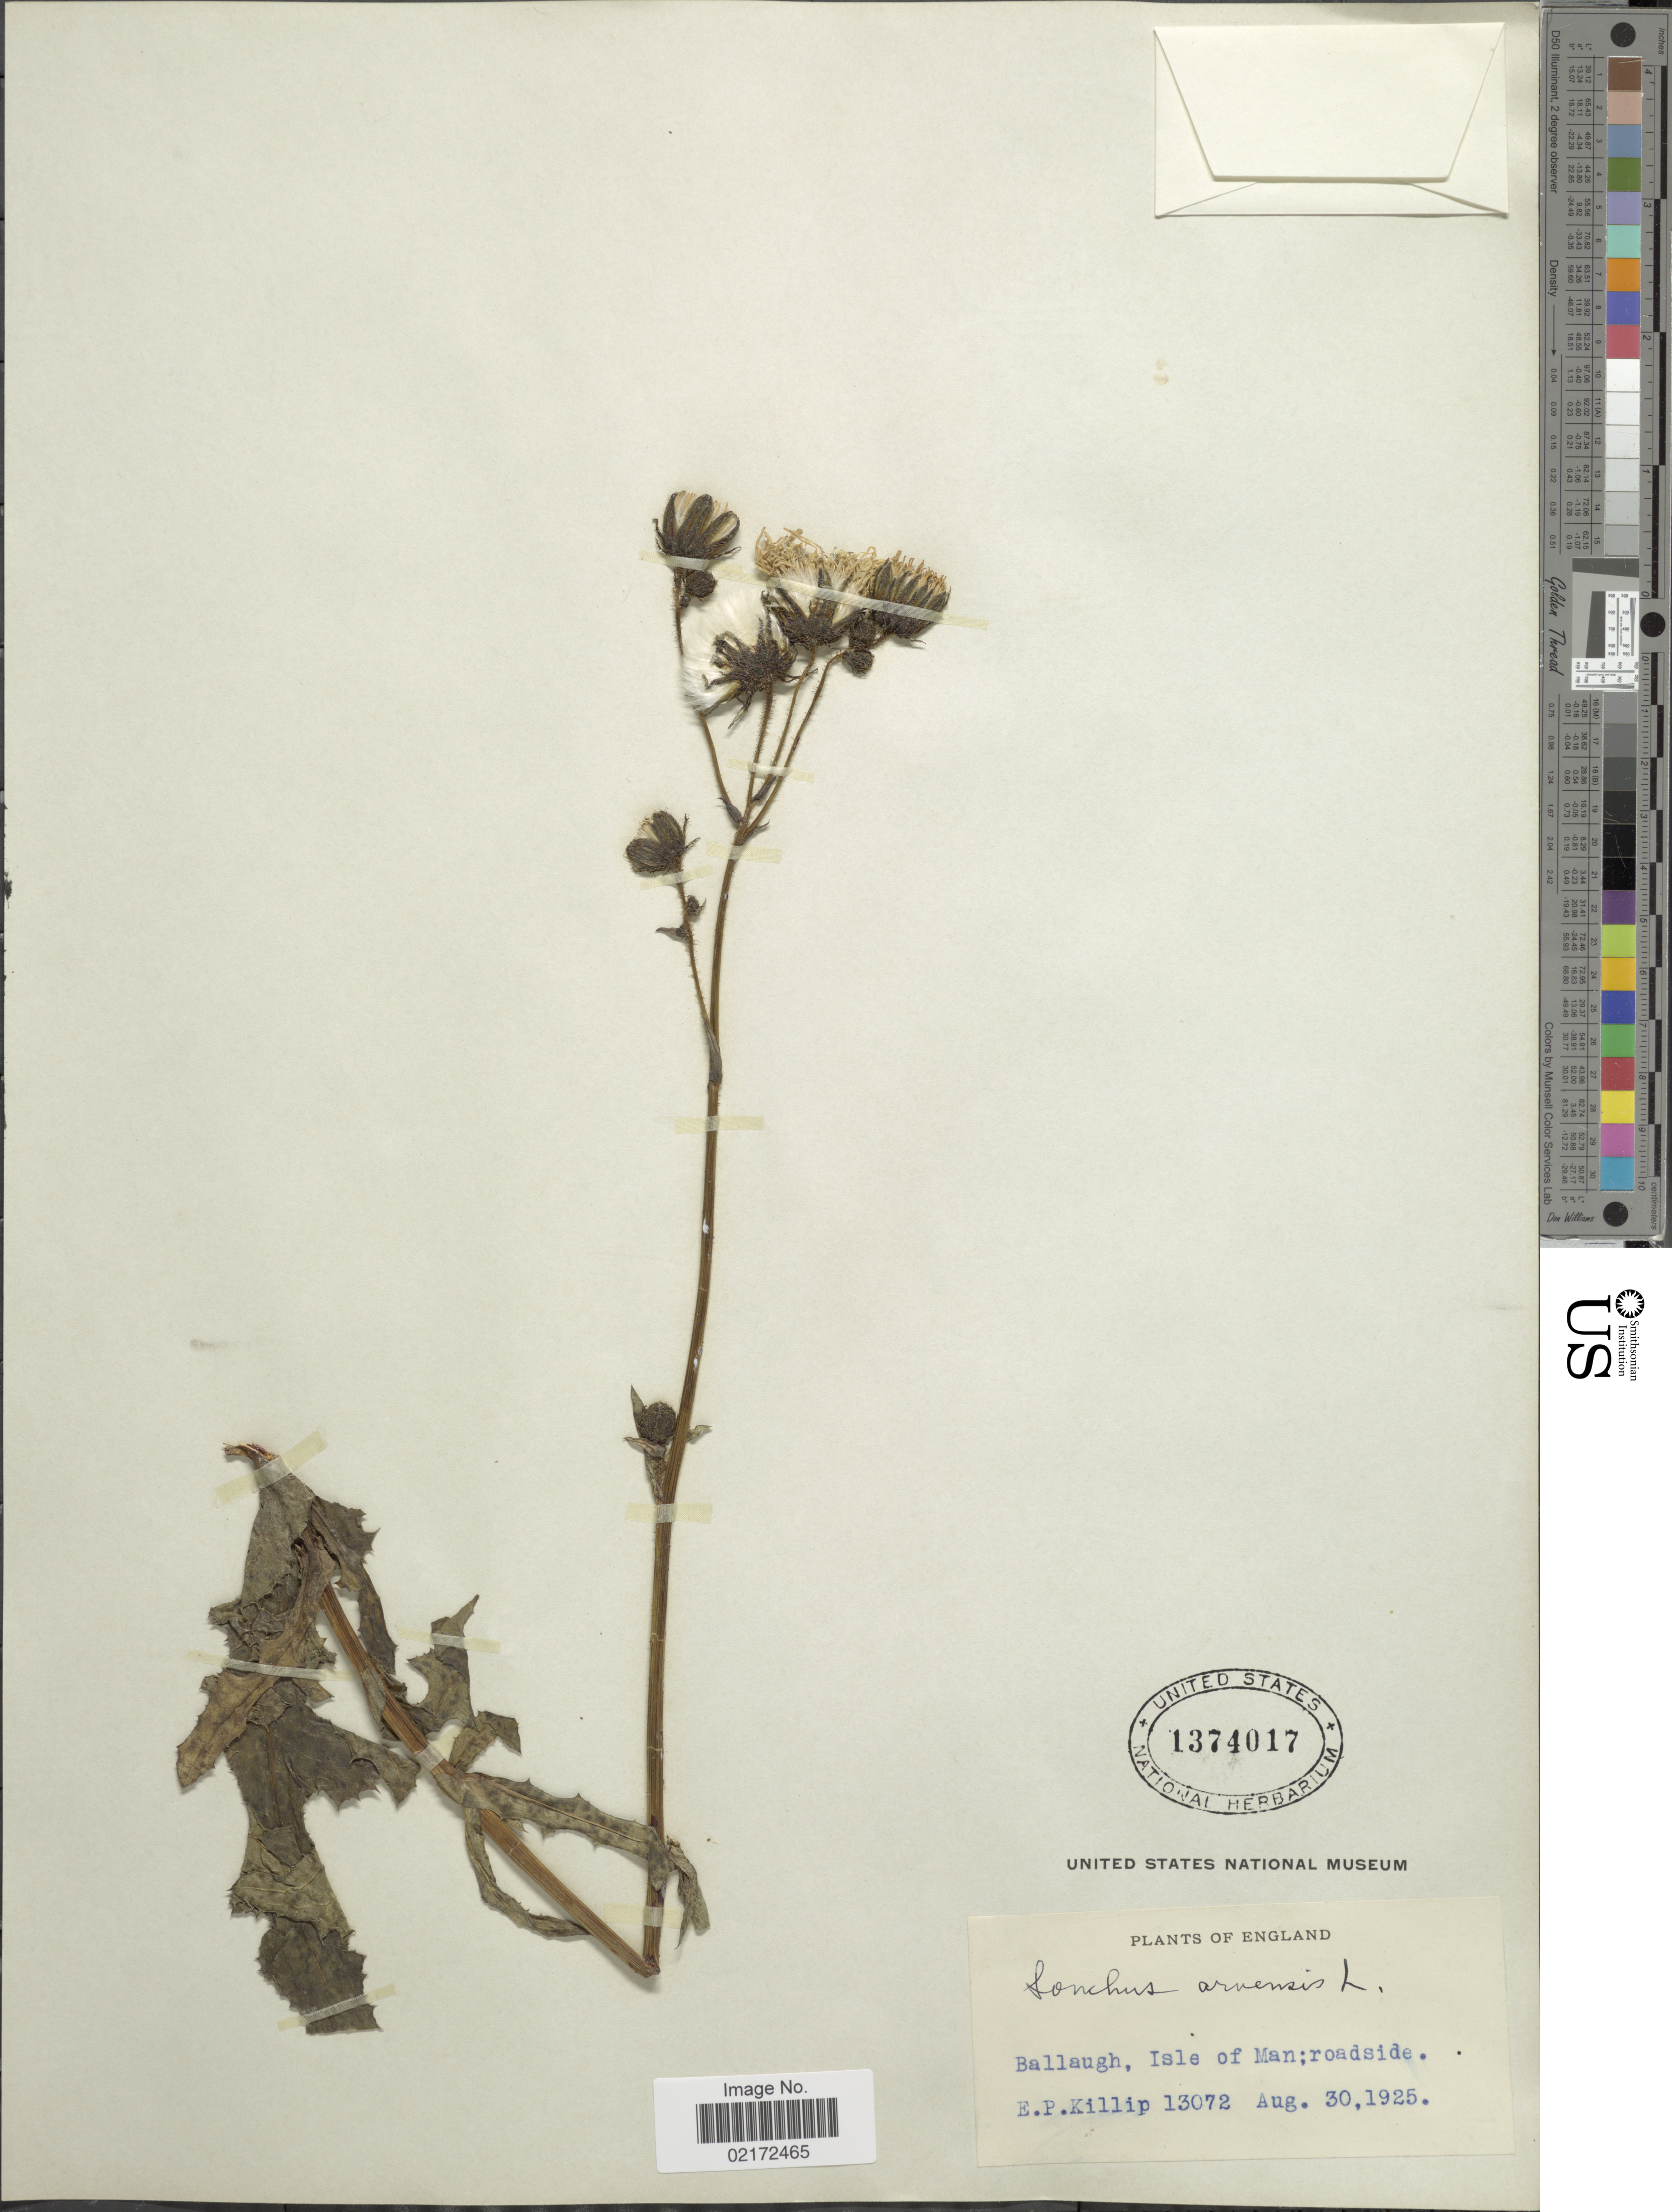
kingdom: Plantae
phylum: Tracheophyta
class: Magnoliopsida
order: Asterales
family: Asteraceae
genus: Sonchus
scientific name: Sonchus arvensis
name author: L.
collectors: E. P. Killip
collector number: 13072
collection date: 1925-08-30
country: United Kingdom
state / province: England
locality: Ballaugh, Isle of Man; roadside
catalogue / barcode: US 1374017